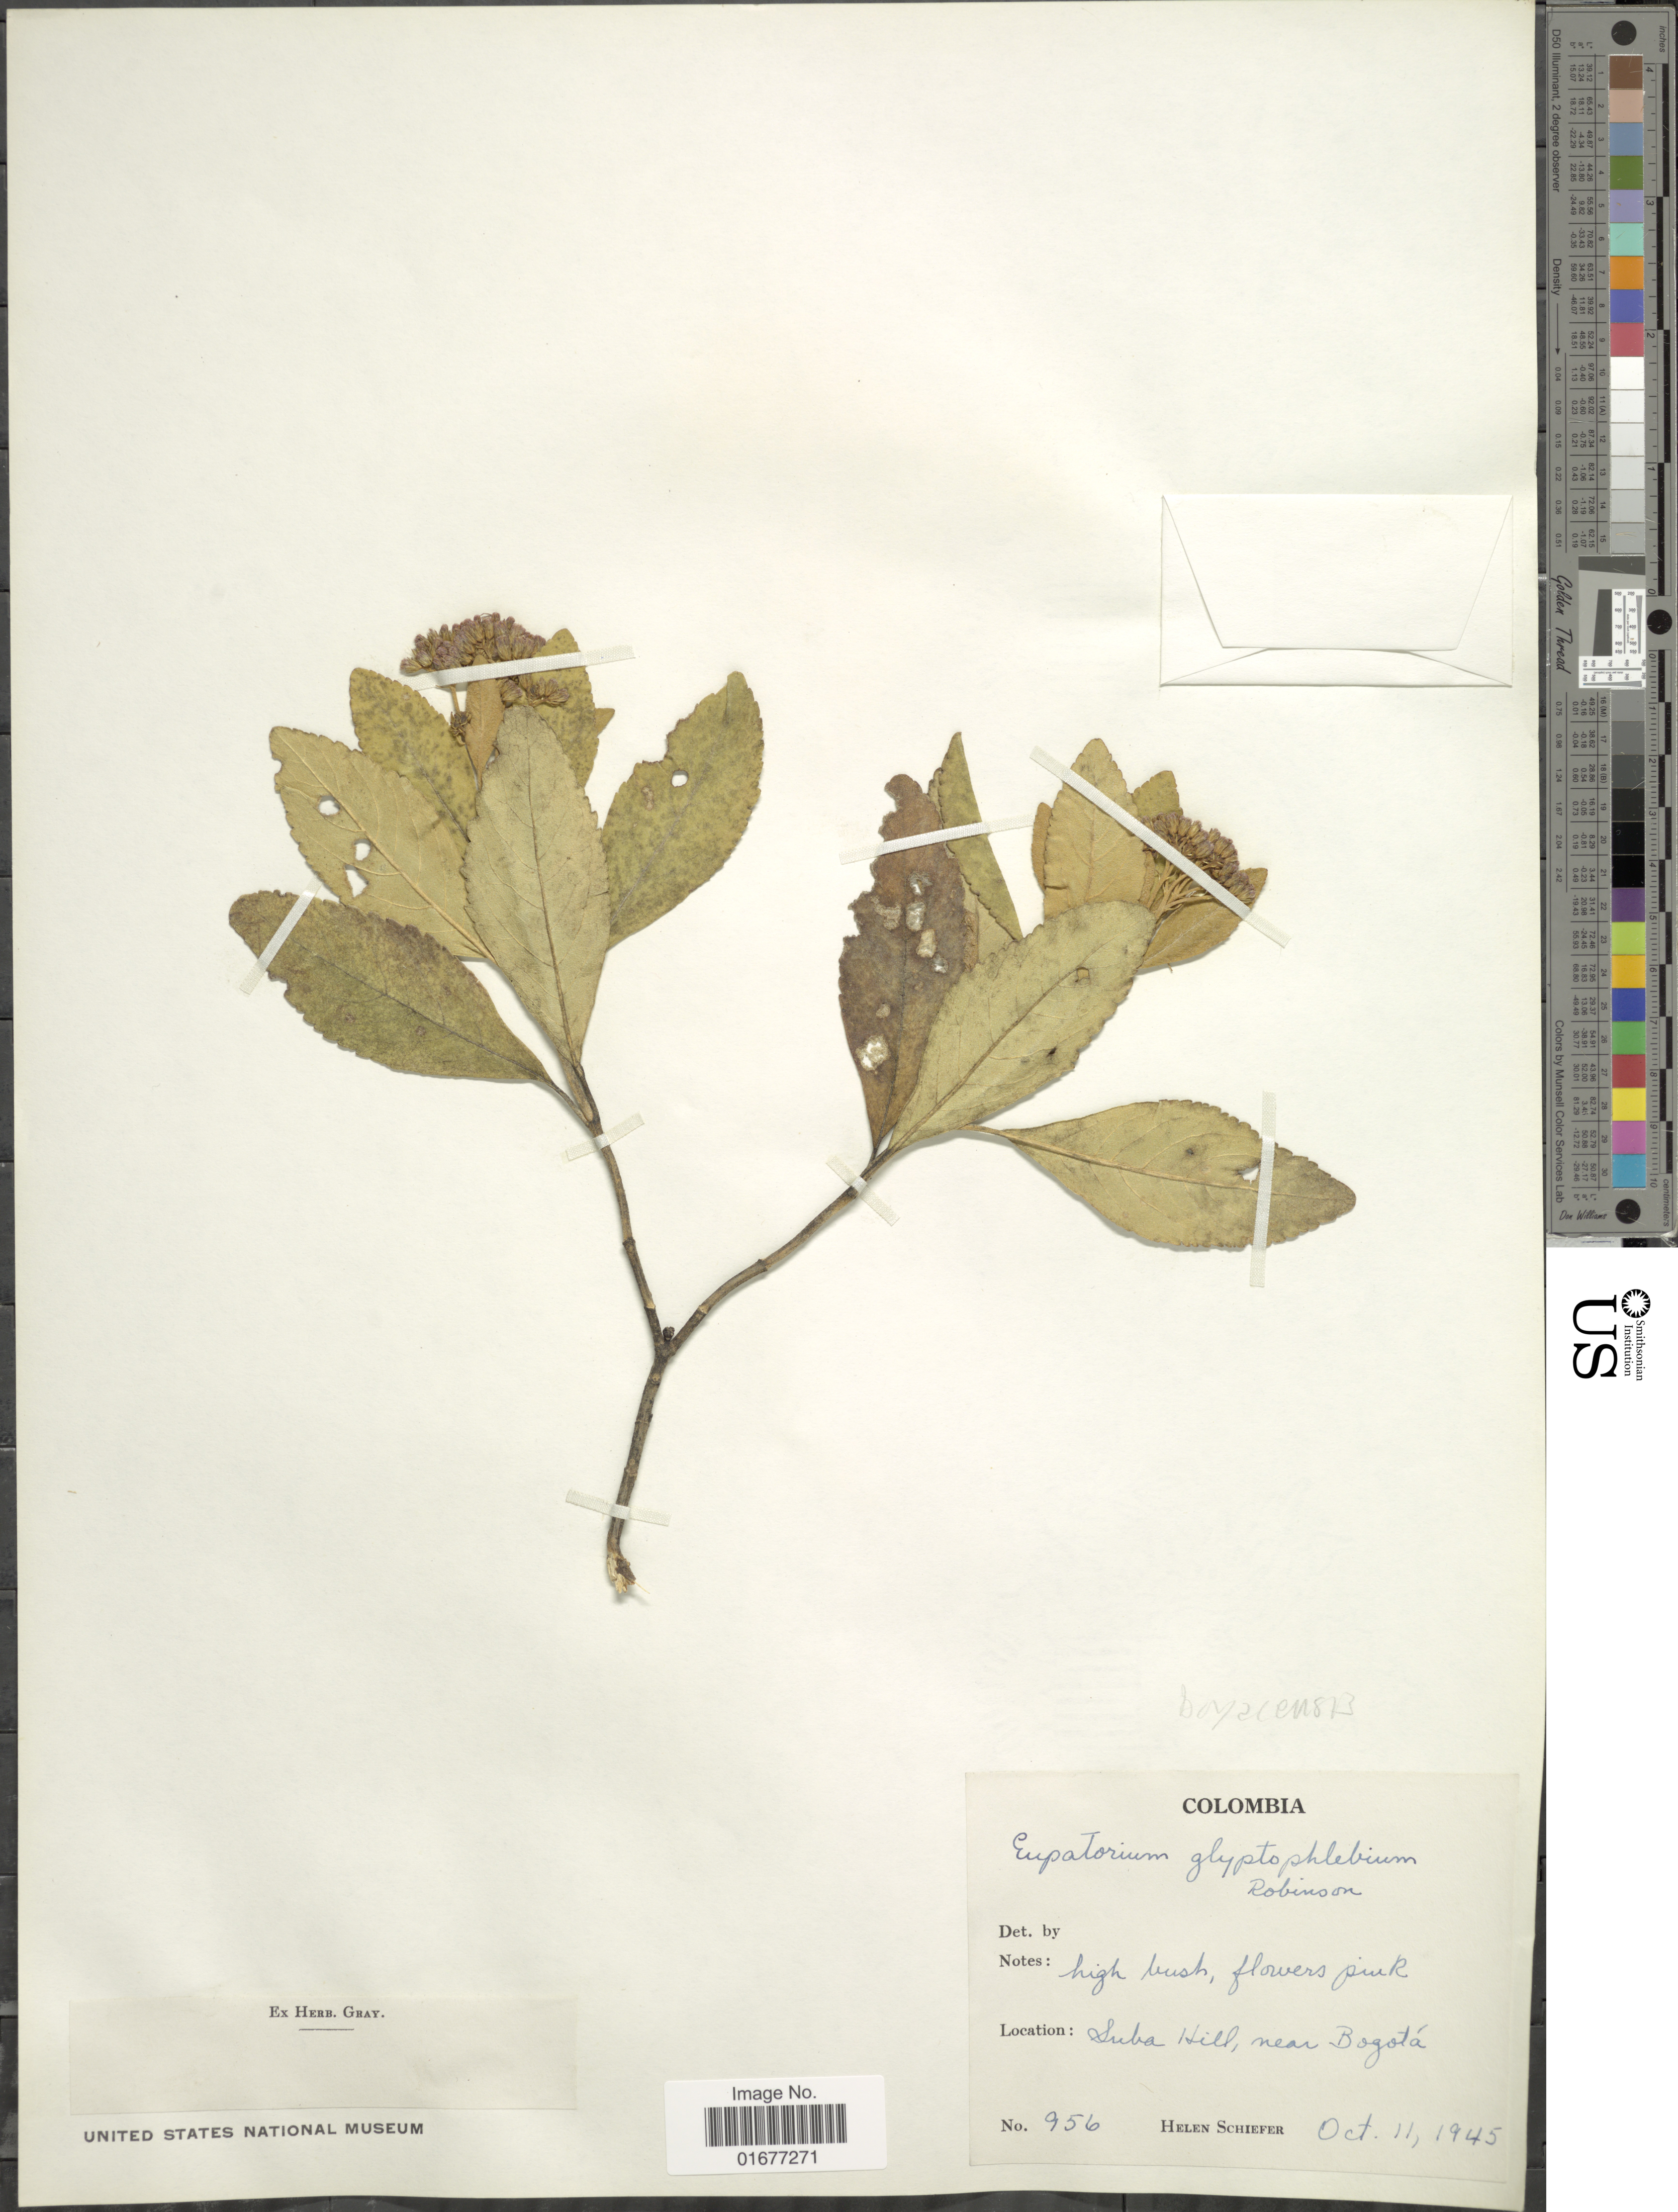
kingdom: Plantae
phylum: Tracheophyta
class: Magnoliopsida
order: Asterales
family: Asteraceae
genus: Ageratina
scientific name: Ageratina boyacensis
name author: R.M. King & H. Rob.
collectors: H. Schiefer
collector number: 956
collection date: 1945-10-11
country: Colombia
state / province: Bogota D.C.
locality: Suba Hill, near Bogota